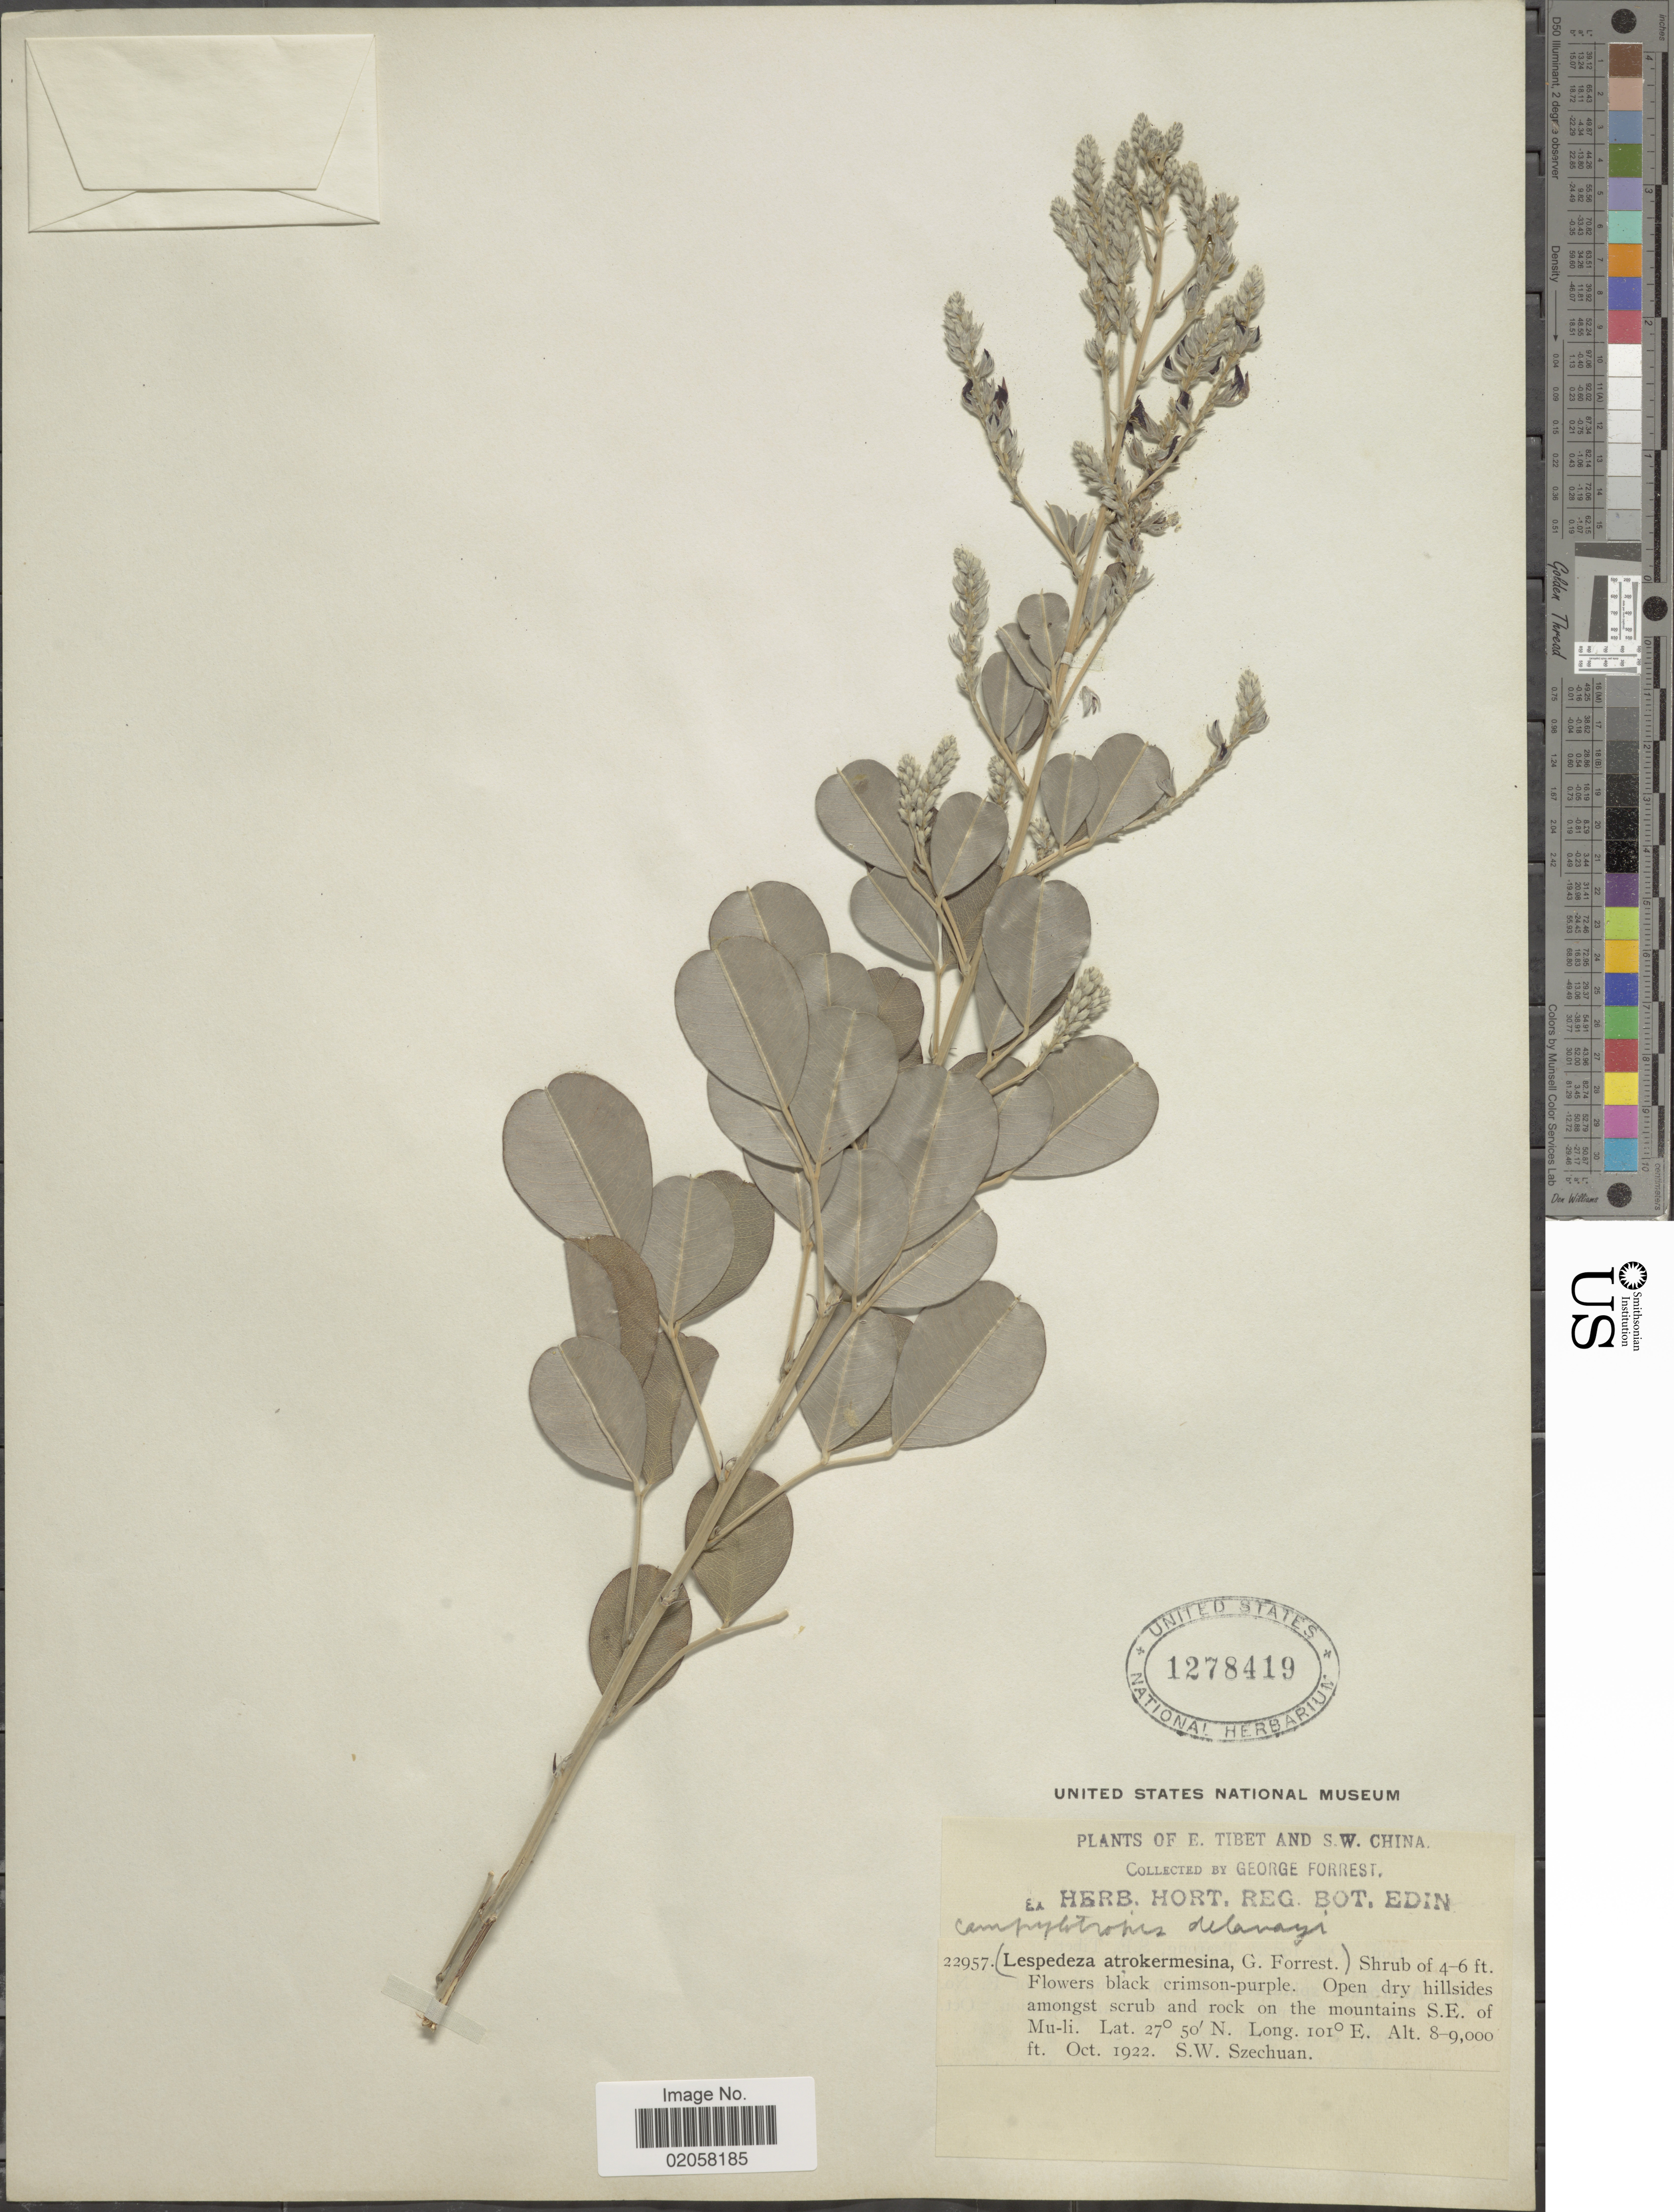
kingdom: Plantae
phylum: Tracheophyta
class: Magnoliopsida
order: Fabales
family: Fabaceae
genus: Campylotropis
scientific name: Campylotropis delavayi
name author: (Franch.) Schindl.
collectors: G. Forrest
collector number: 22957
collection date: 1922-10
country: China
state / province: Sichuan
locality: E. Tibet and S.W. China, on the mountains S.E. of Mu-li, S.W. Szechuan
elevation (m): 2438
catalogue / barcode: US 1278419